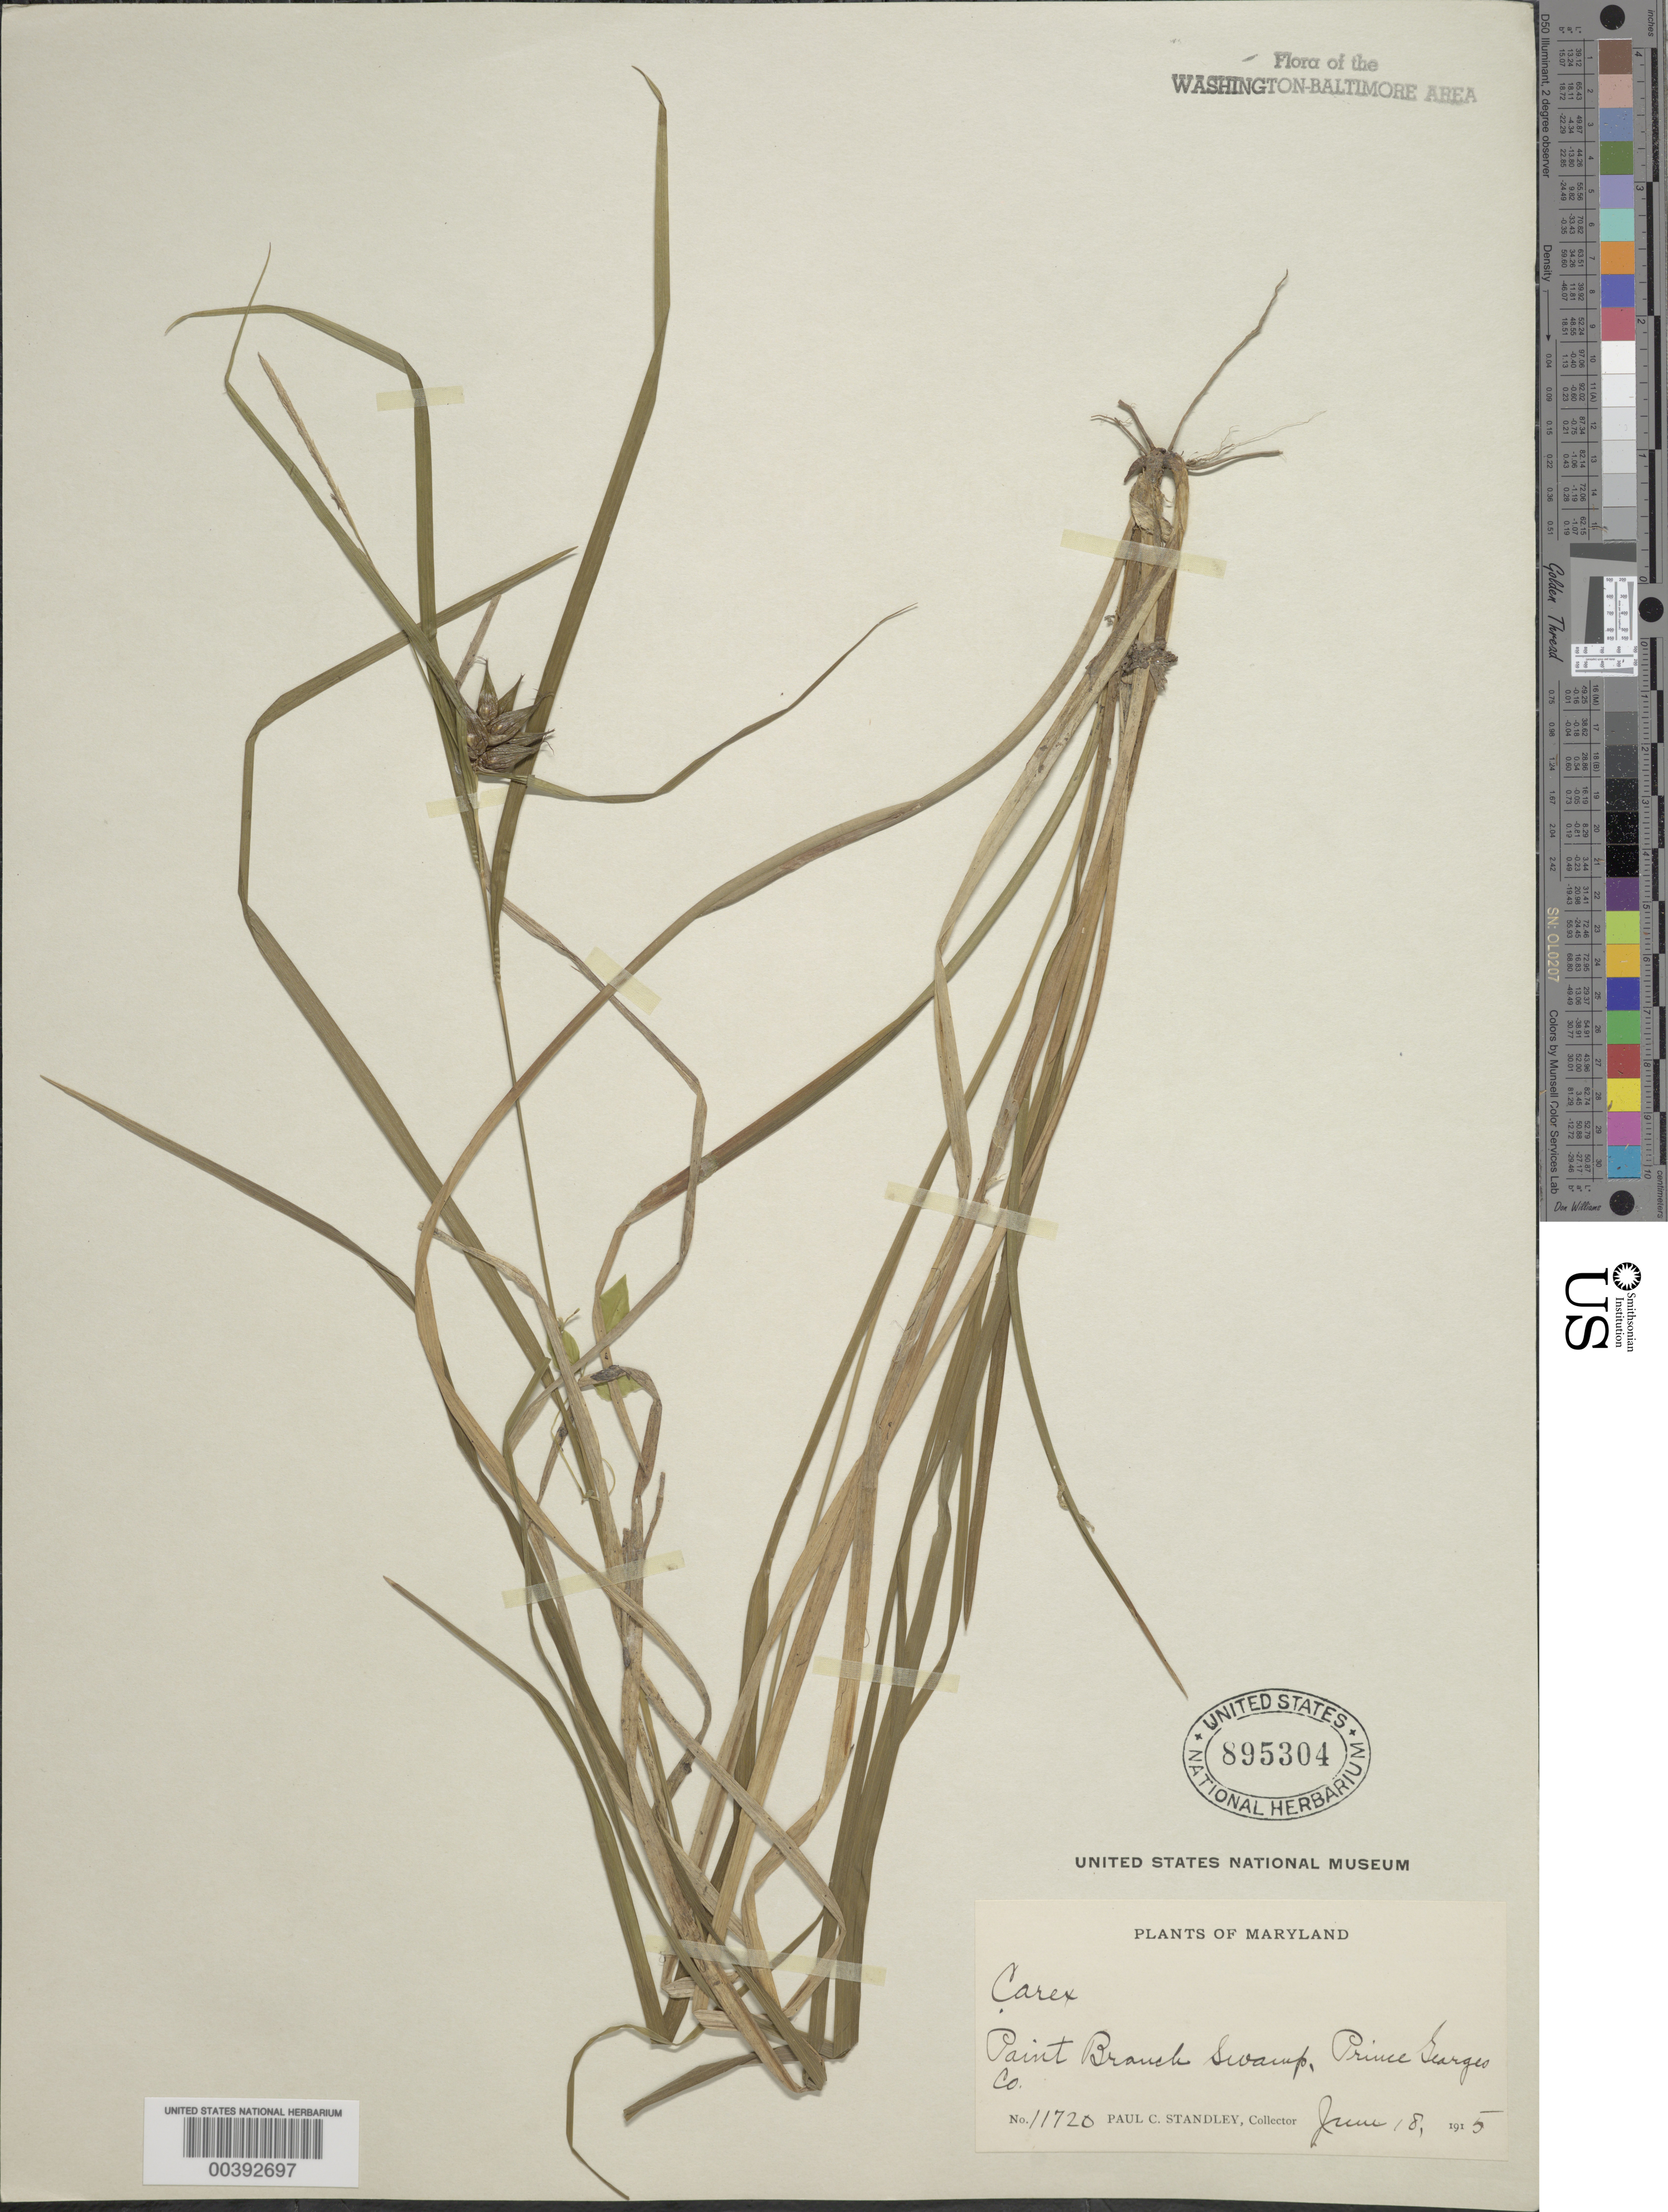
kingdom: Plantae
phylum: Tracheophyta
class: Liliopsida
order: Poales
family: Cyperaceae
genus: Carex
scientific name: Carex intumescens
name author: Rudge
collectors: P. C. Standley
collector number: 11720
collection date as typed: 18 Jun 1915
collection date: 1915-06-18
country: United States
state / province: Maryland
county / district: Prince George's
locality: Paint Branch Swamp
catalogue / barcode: US 895304